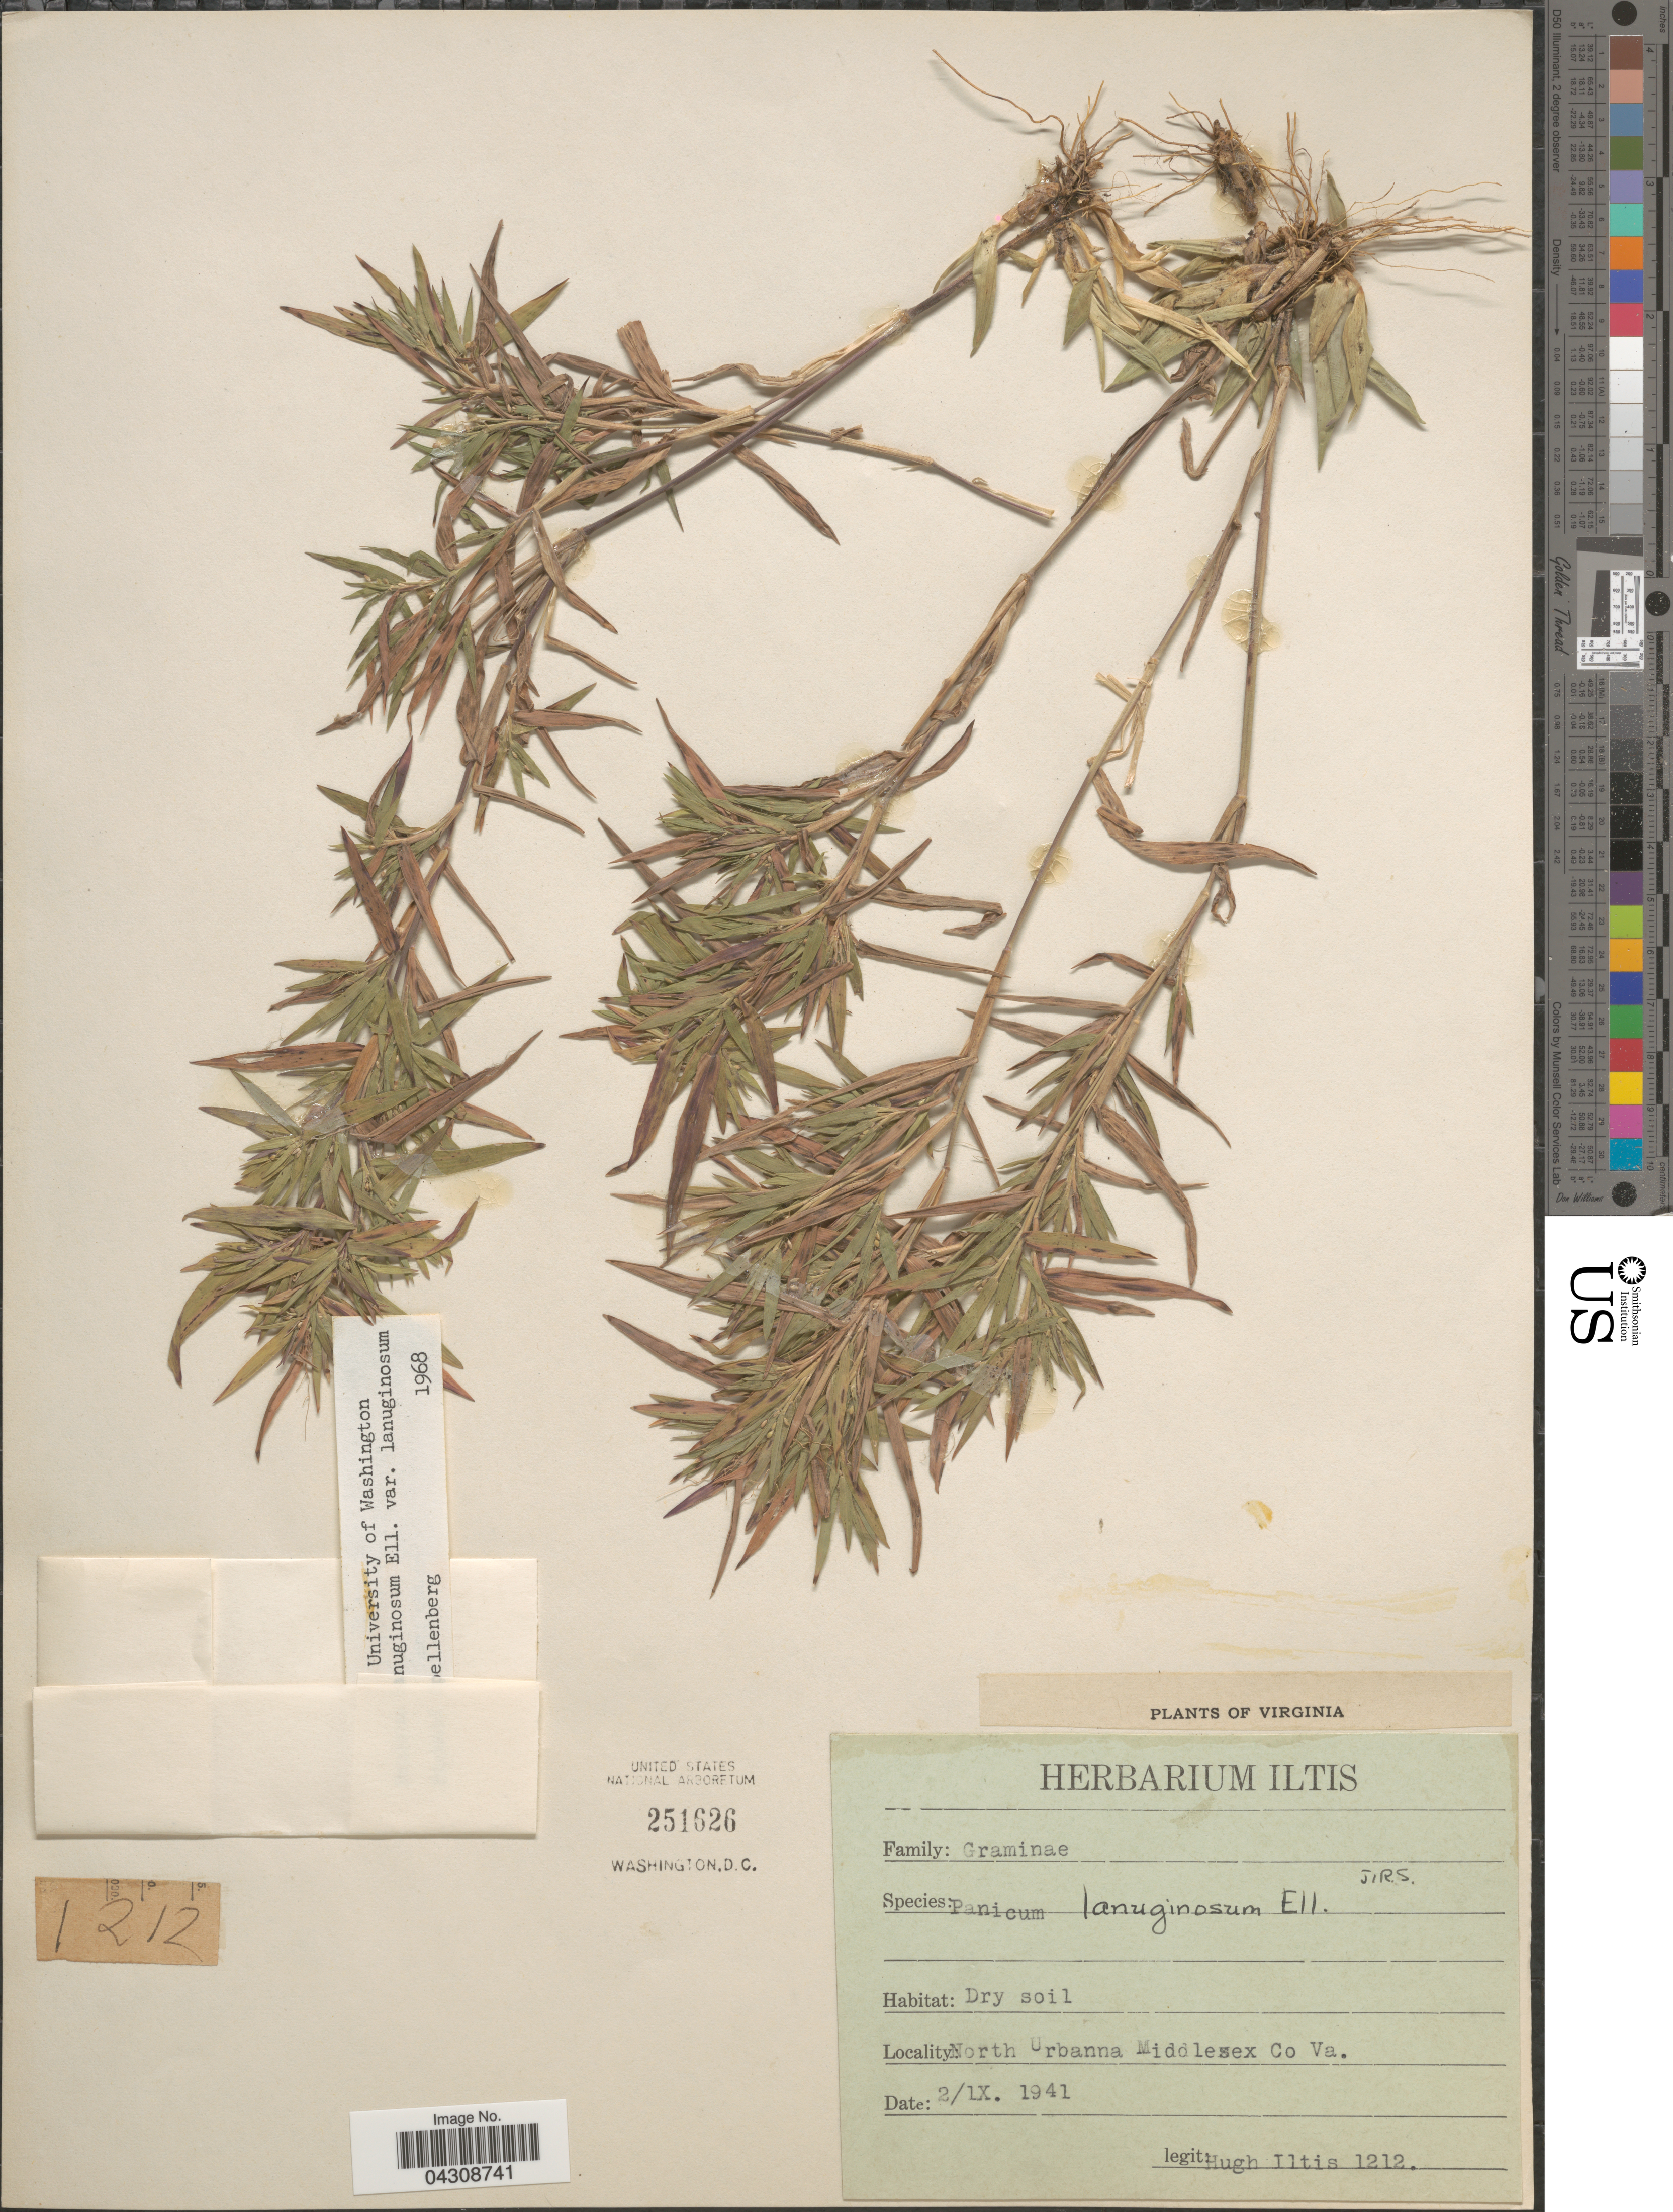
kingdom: Plantae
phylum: Tracheophyta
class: Liliopsida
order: Poales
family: Poaceae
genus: Dichanthelium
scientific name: Dichanthelium acuminatum var. acuminatum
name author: (Sw.) Gould & C.A. Clark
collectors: H. Iltis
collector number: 1212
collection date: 1941-09-02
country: United States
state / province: Virginia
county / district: Middlesex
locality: North Urbanna Middlesex Co.